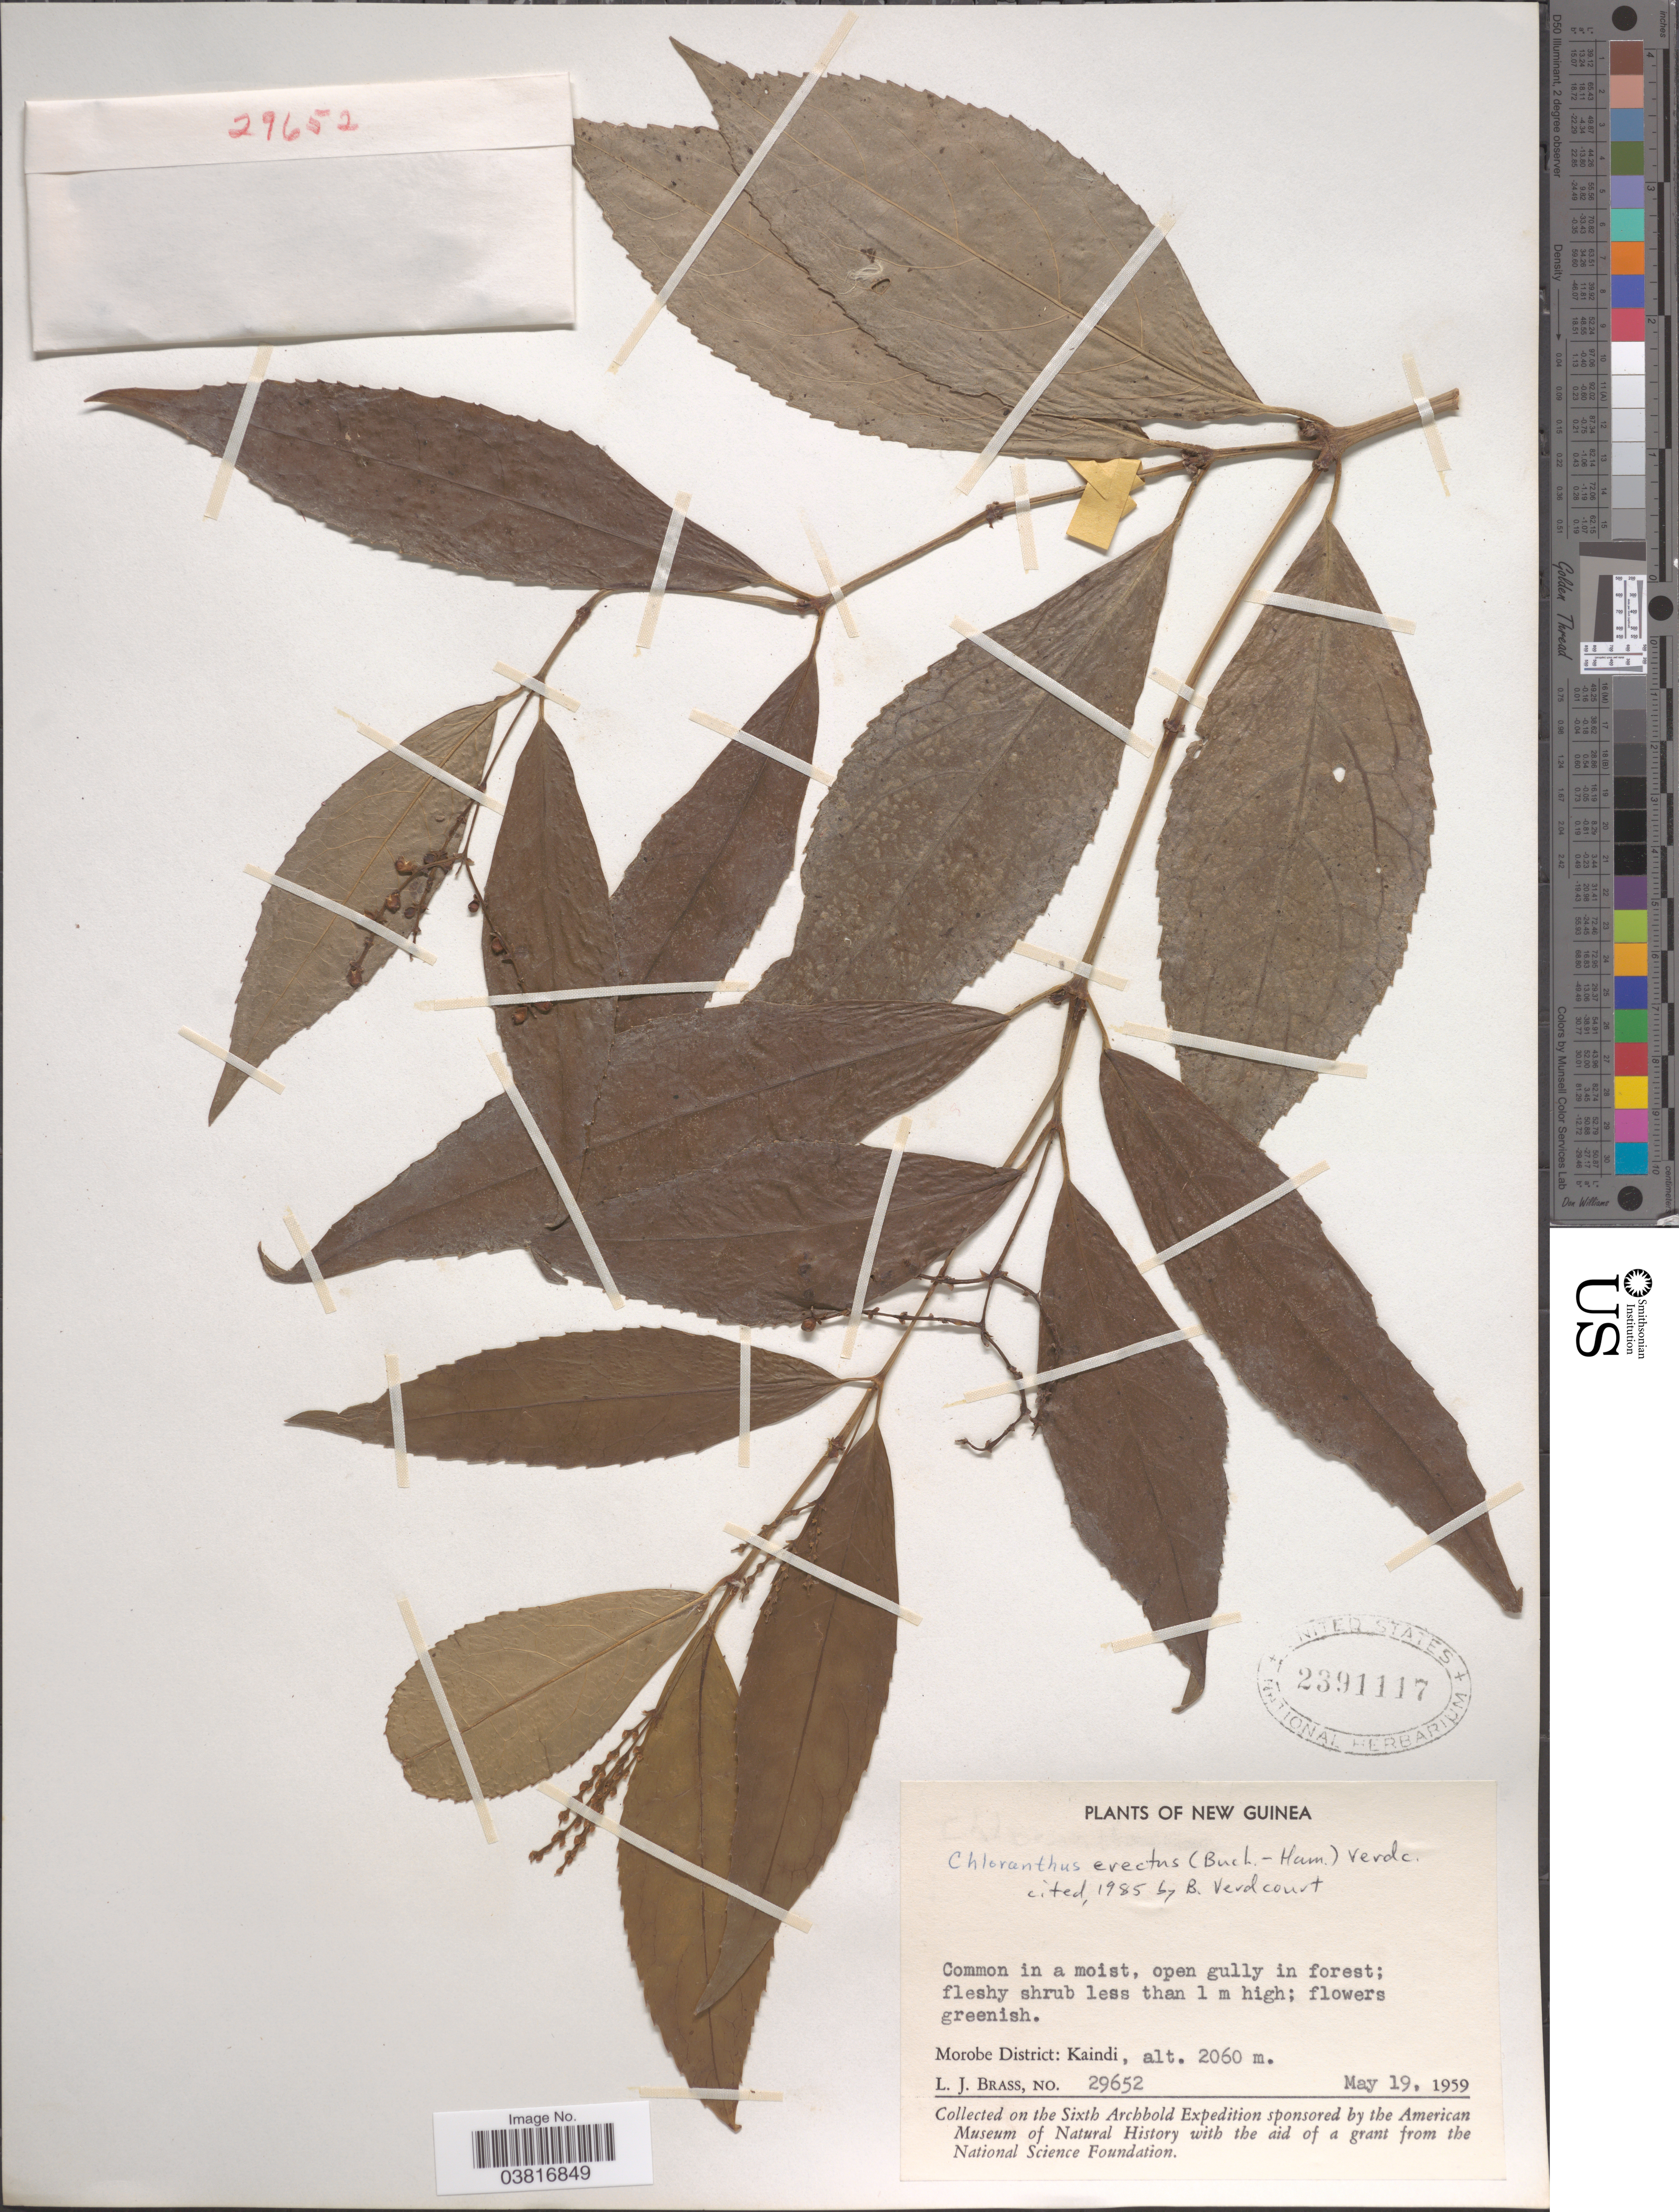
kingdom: Plantae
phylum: Tracheophyta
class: Magnoliopsida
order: Chloranthales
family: Chloranthaceae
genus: Chloranthus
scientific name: Chloranthus erectus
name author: (Buch.-Ham.) Verdc.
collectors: L. J. Brass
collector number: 29652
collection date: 1959-05-19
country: Papua New Guinea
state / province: Morobe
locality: New Guinea. Morobe District: Kaindi.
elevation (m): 2060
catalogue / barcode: US 2391117